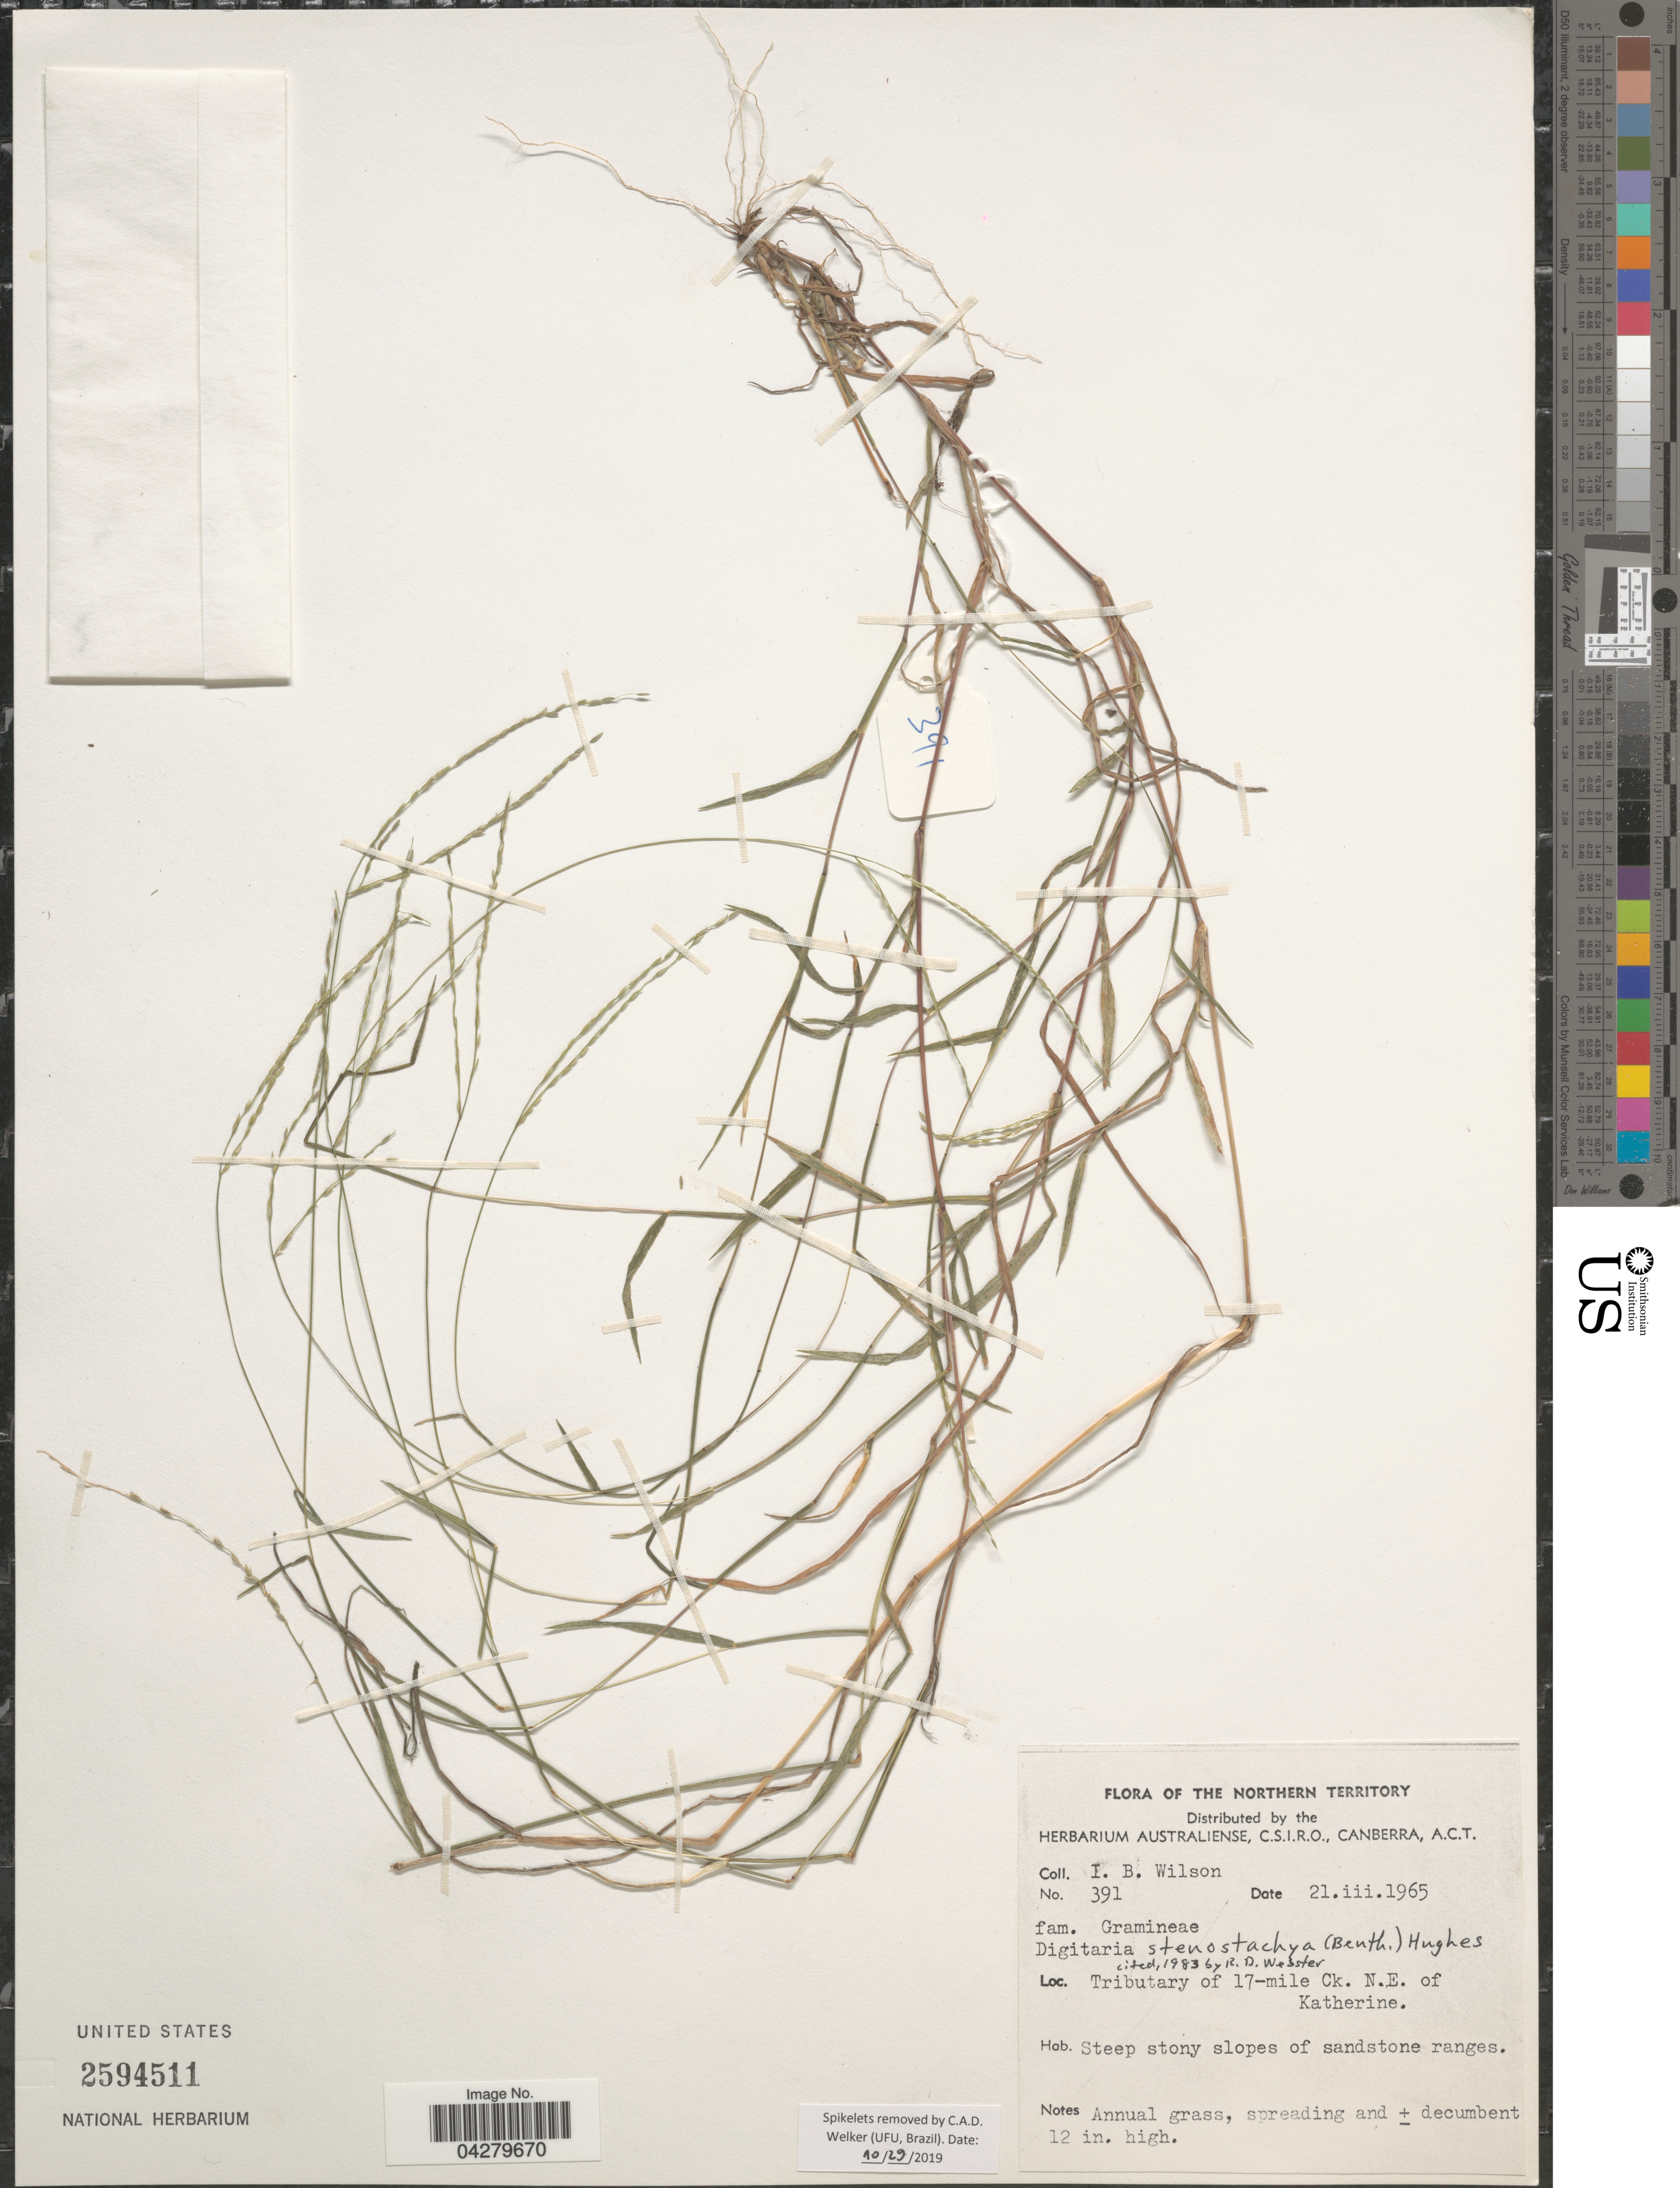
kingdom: Plantae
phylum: Tracheophyta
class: Liliopsida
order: Poales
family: Poaceae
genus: Digitaria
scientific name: Digitaria stenostachya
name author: Hughes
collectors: I. B. Wilson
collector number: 391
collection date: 1965-03-21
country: Australia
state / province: Northern Territory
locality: Tributary of 17-mile Ck. N.E. of Katherine.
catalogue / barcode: US 2594511